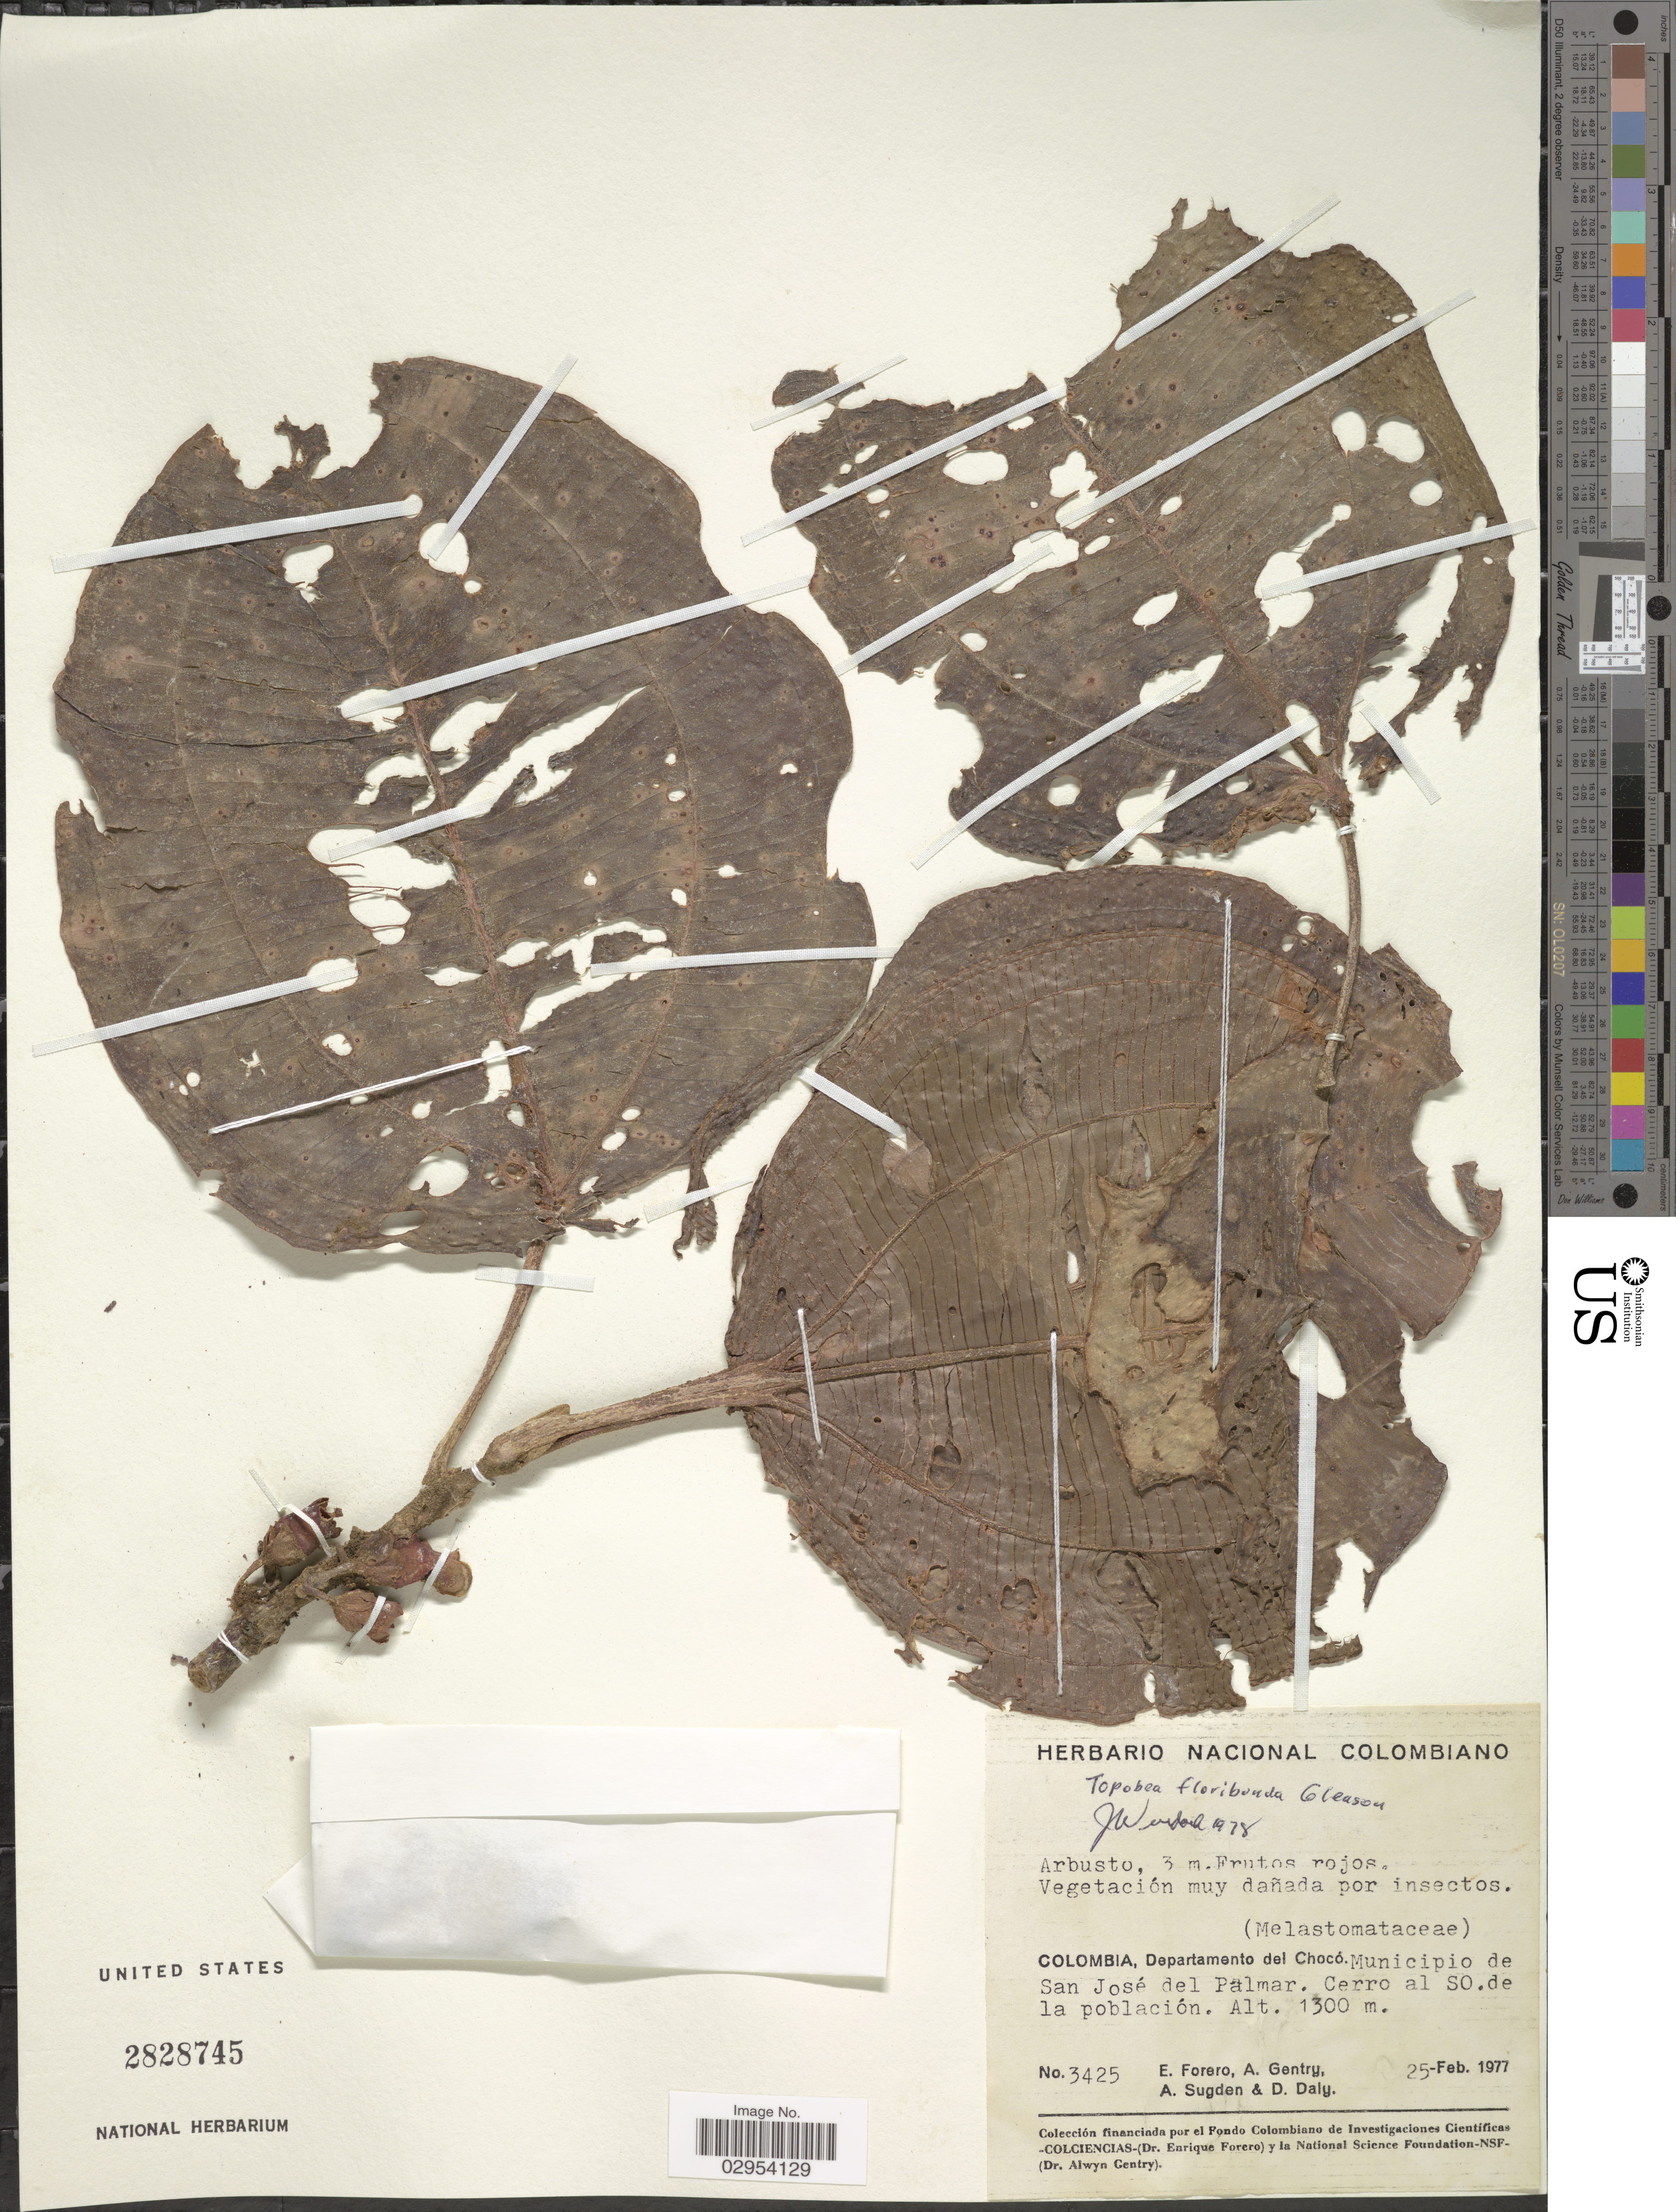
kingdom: Plantae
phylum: Tracheophyta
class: Magnoliopsida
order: Myrtales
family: Melastomataceae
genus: Topobea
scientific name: Topobea floribunda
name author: Gleason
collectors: E. Forero, A. H. Gentry, A. Sugden & D. C. Daly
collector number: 3425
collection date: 1977-02-25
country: Colombia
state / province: Chocó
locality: Departamento del Chocó. Municipio de San José del Palmar. Cerro al SO. de la población.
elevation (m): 1300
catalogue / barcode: US 2828745